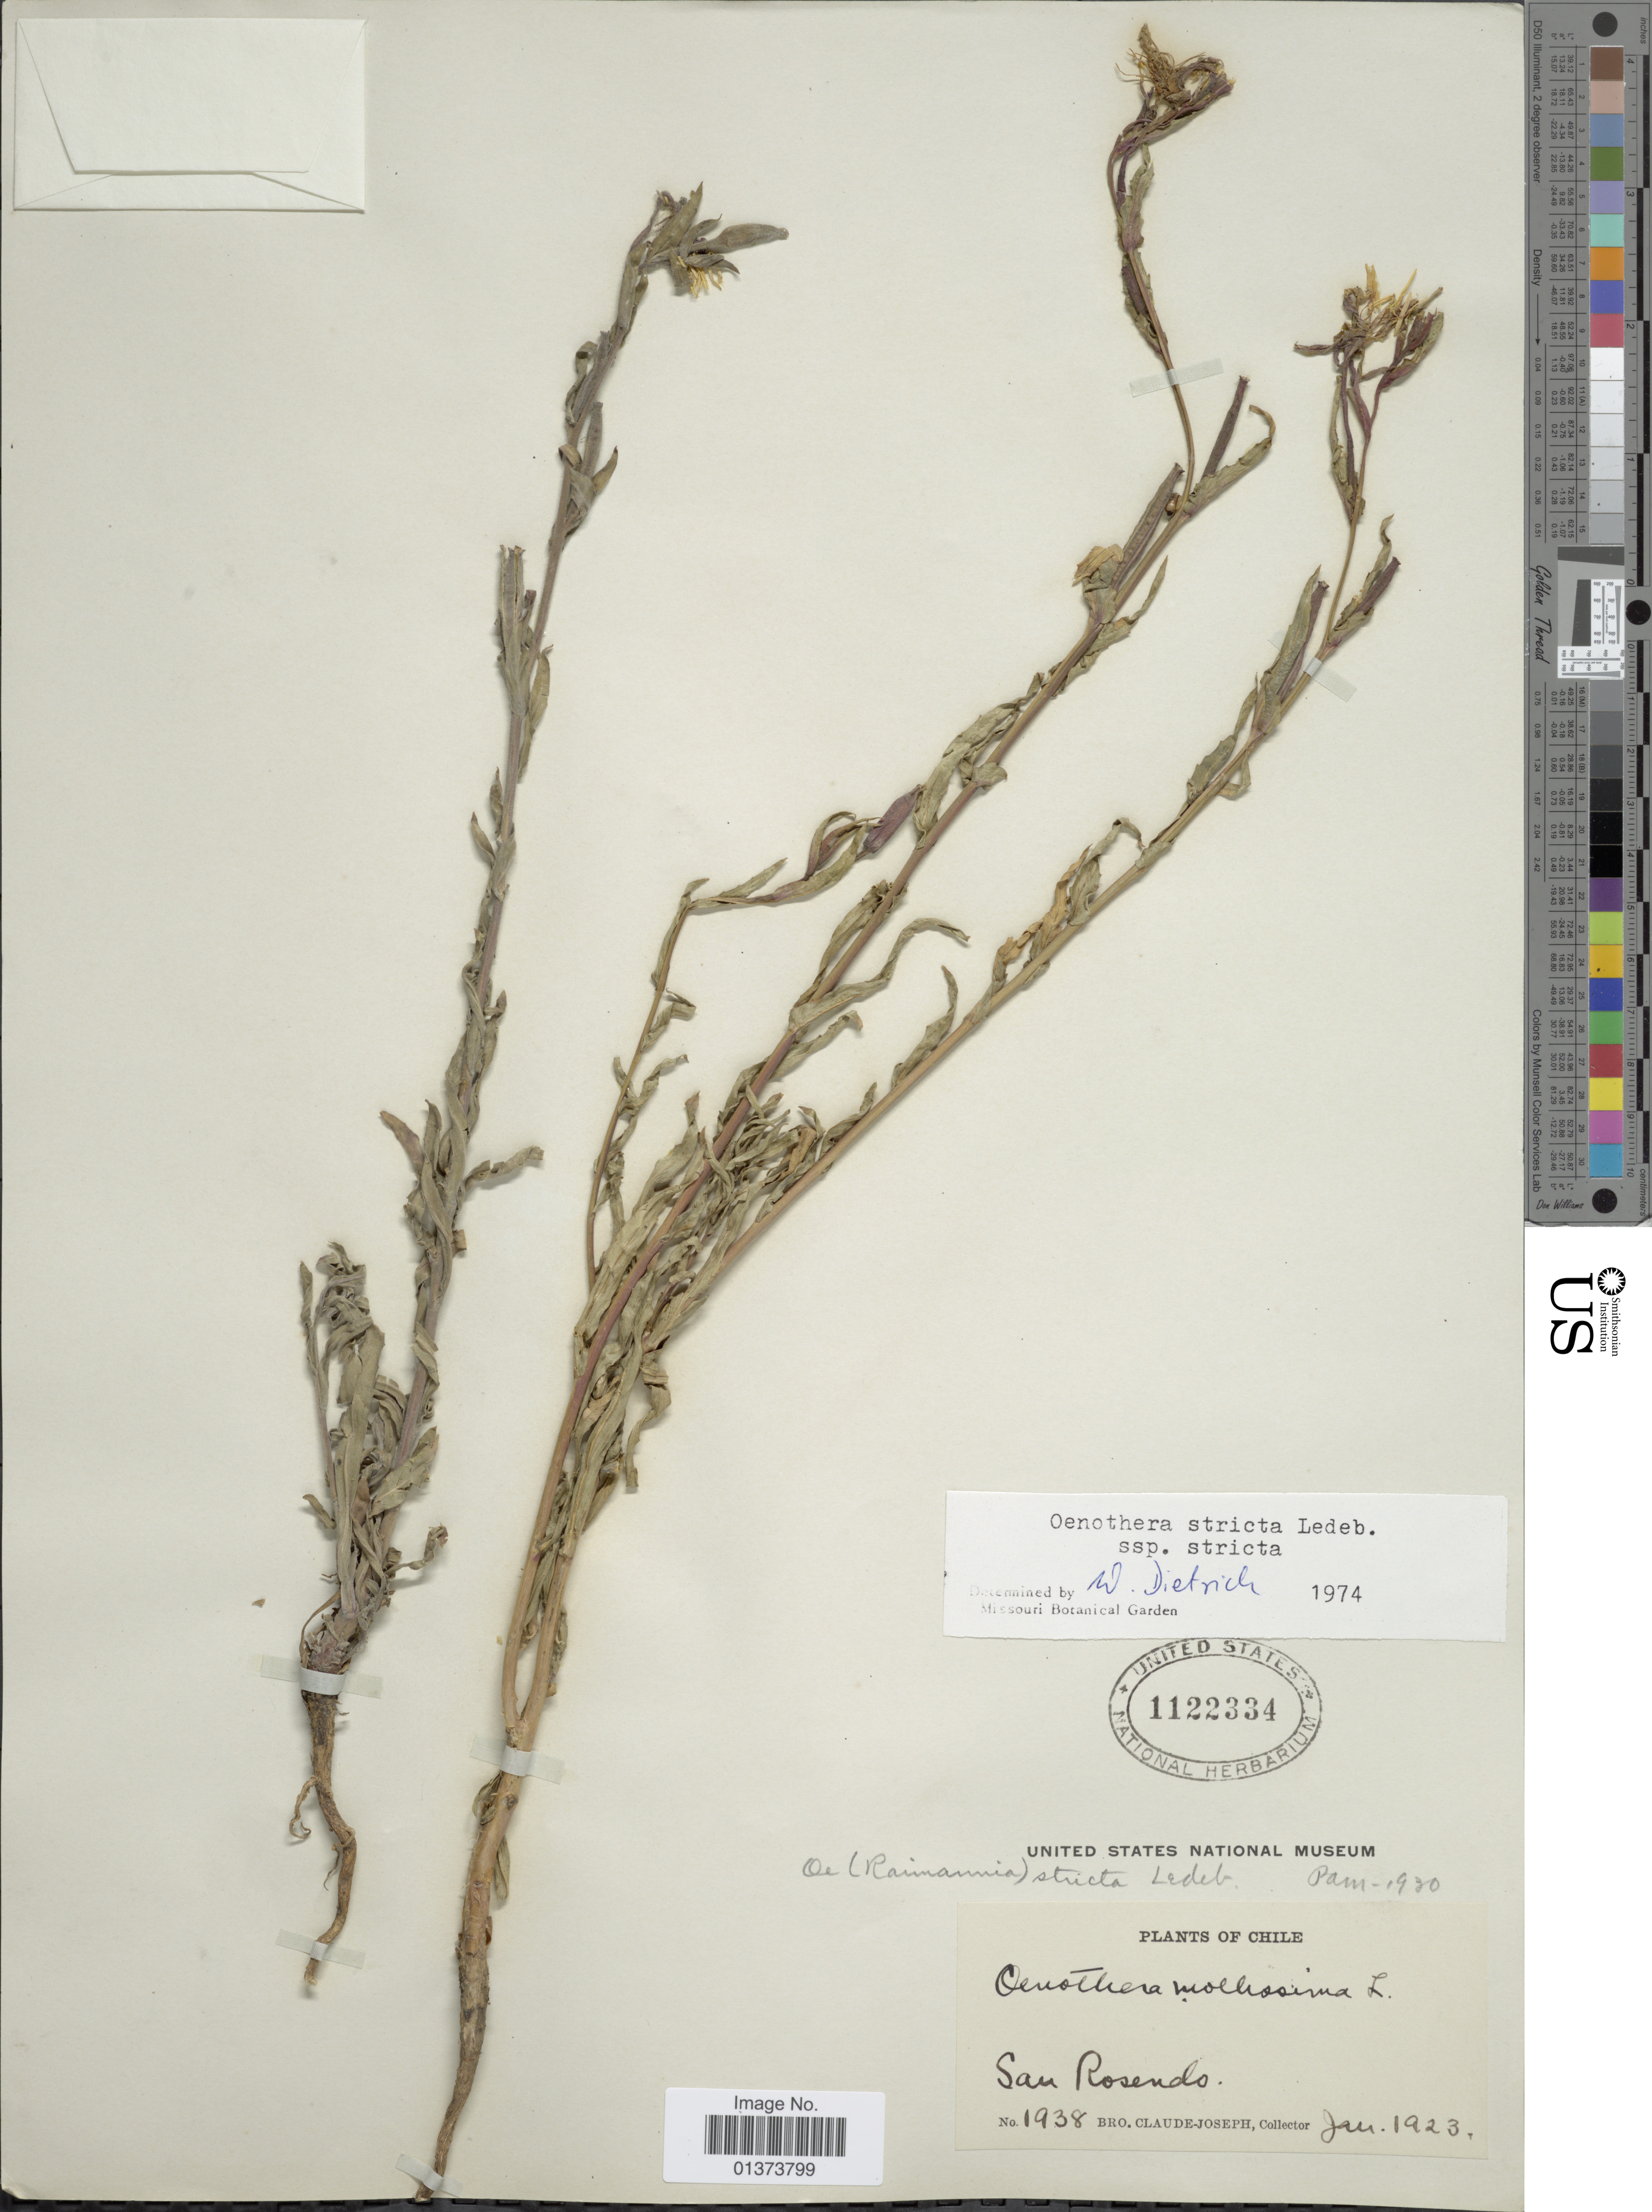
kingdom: Plantae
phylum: Tracheophyta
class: Magnoliopsida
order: Myrtales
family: Onagraceae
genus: Oenothera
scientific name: Oenothera stricta subsp. stricta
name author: Ledeb. ex Link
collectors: Bro. Claude-Joseph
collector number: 1938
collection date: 1923-01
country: Chile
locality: San Rosendo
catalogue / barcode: US 1122334